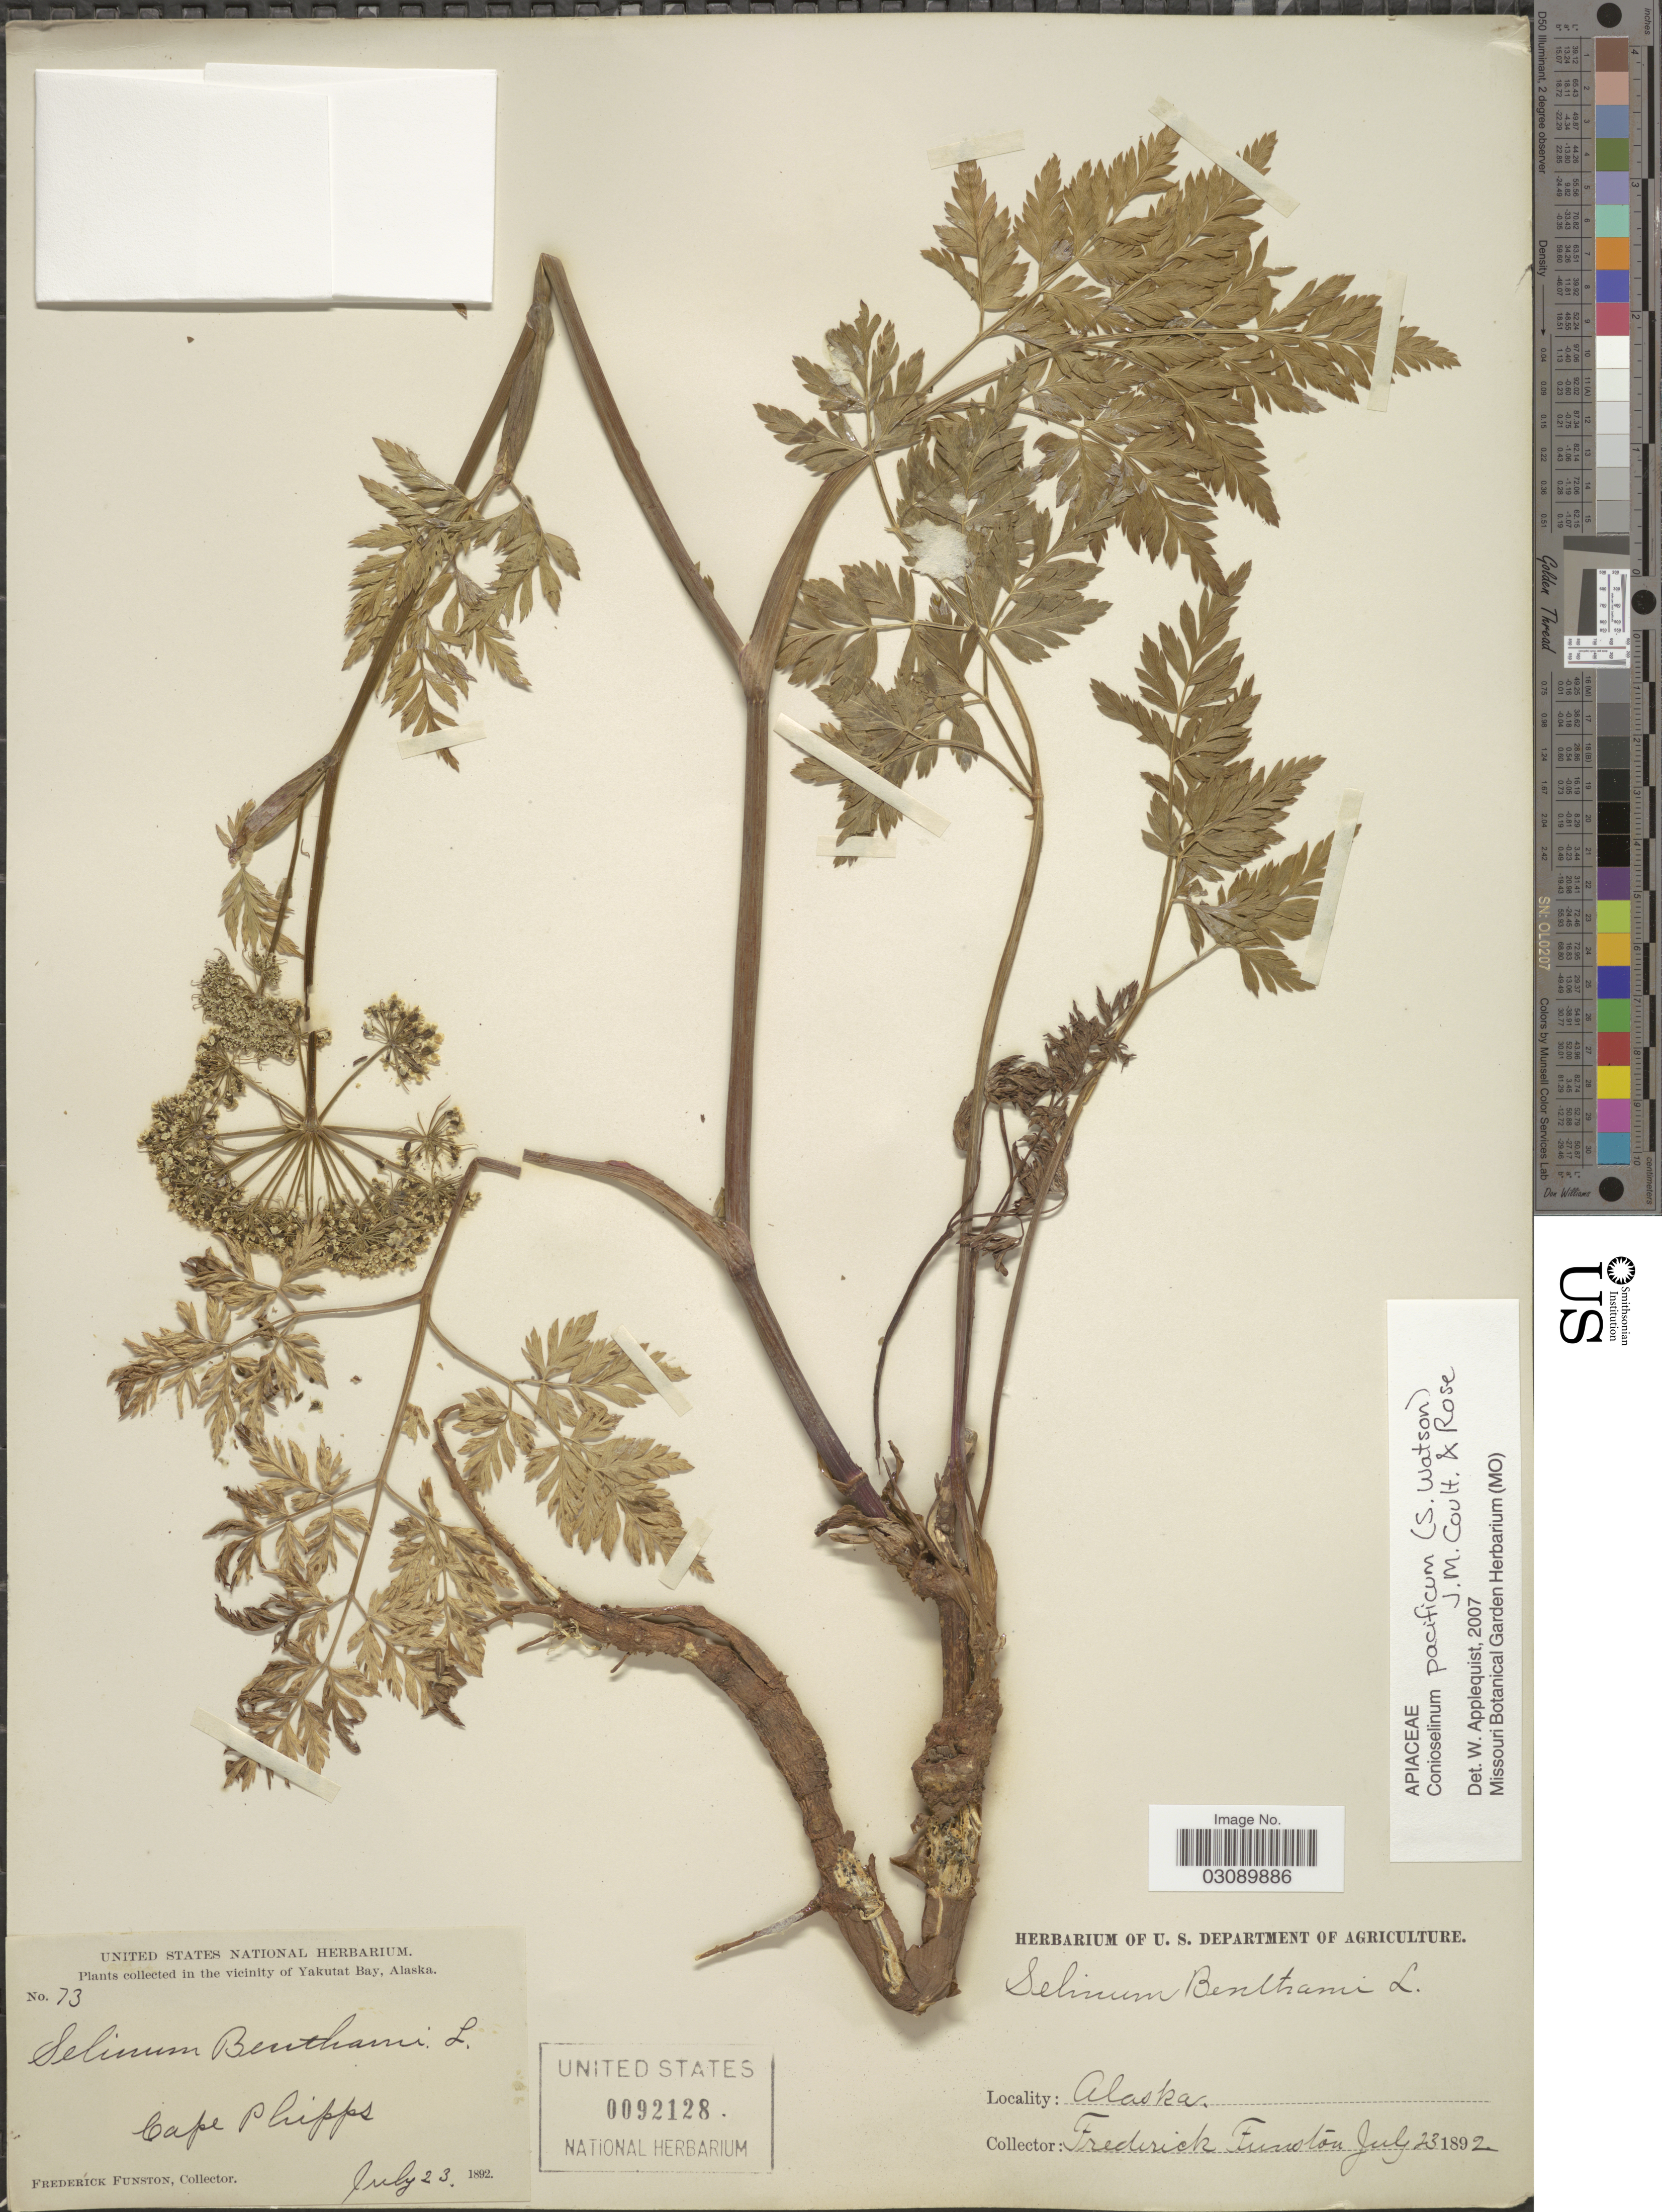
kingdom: Plantae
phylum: Tracheophyta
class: Magnoliopsida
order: Apiales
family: Apiaceae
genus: Conioselinum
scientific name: Conioselinum pacificum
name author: (S. Watson) J.M. Coult. & Rose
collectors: F. Funston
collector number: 73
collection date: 1892-07-23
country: United States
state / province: Alaska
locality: In the vicinity of Yakutat Bay. Cape Phipps.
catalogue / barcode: US 92128